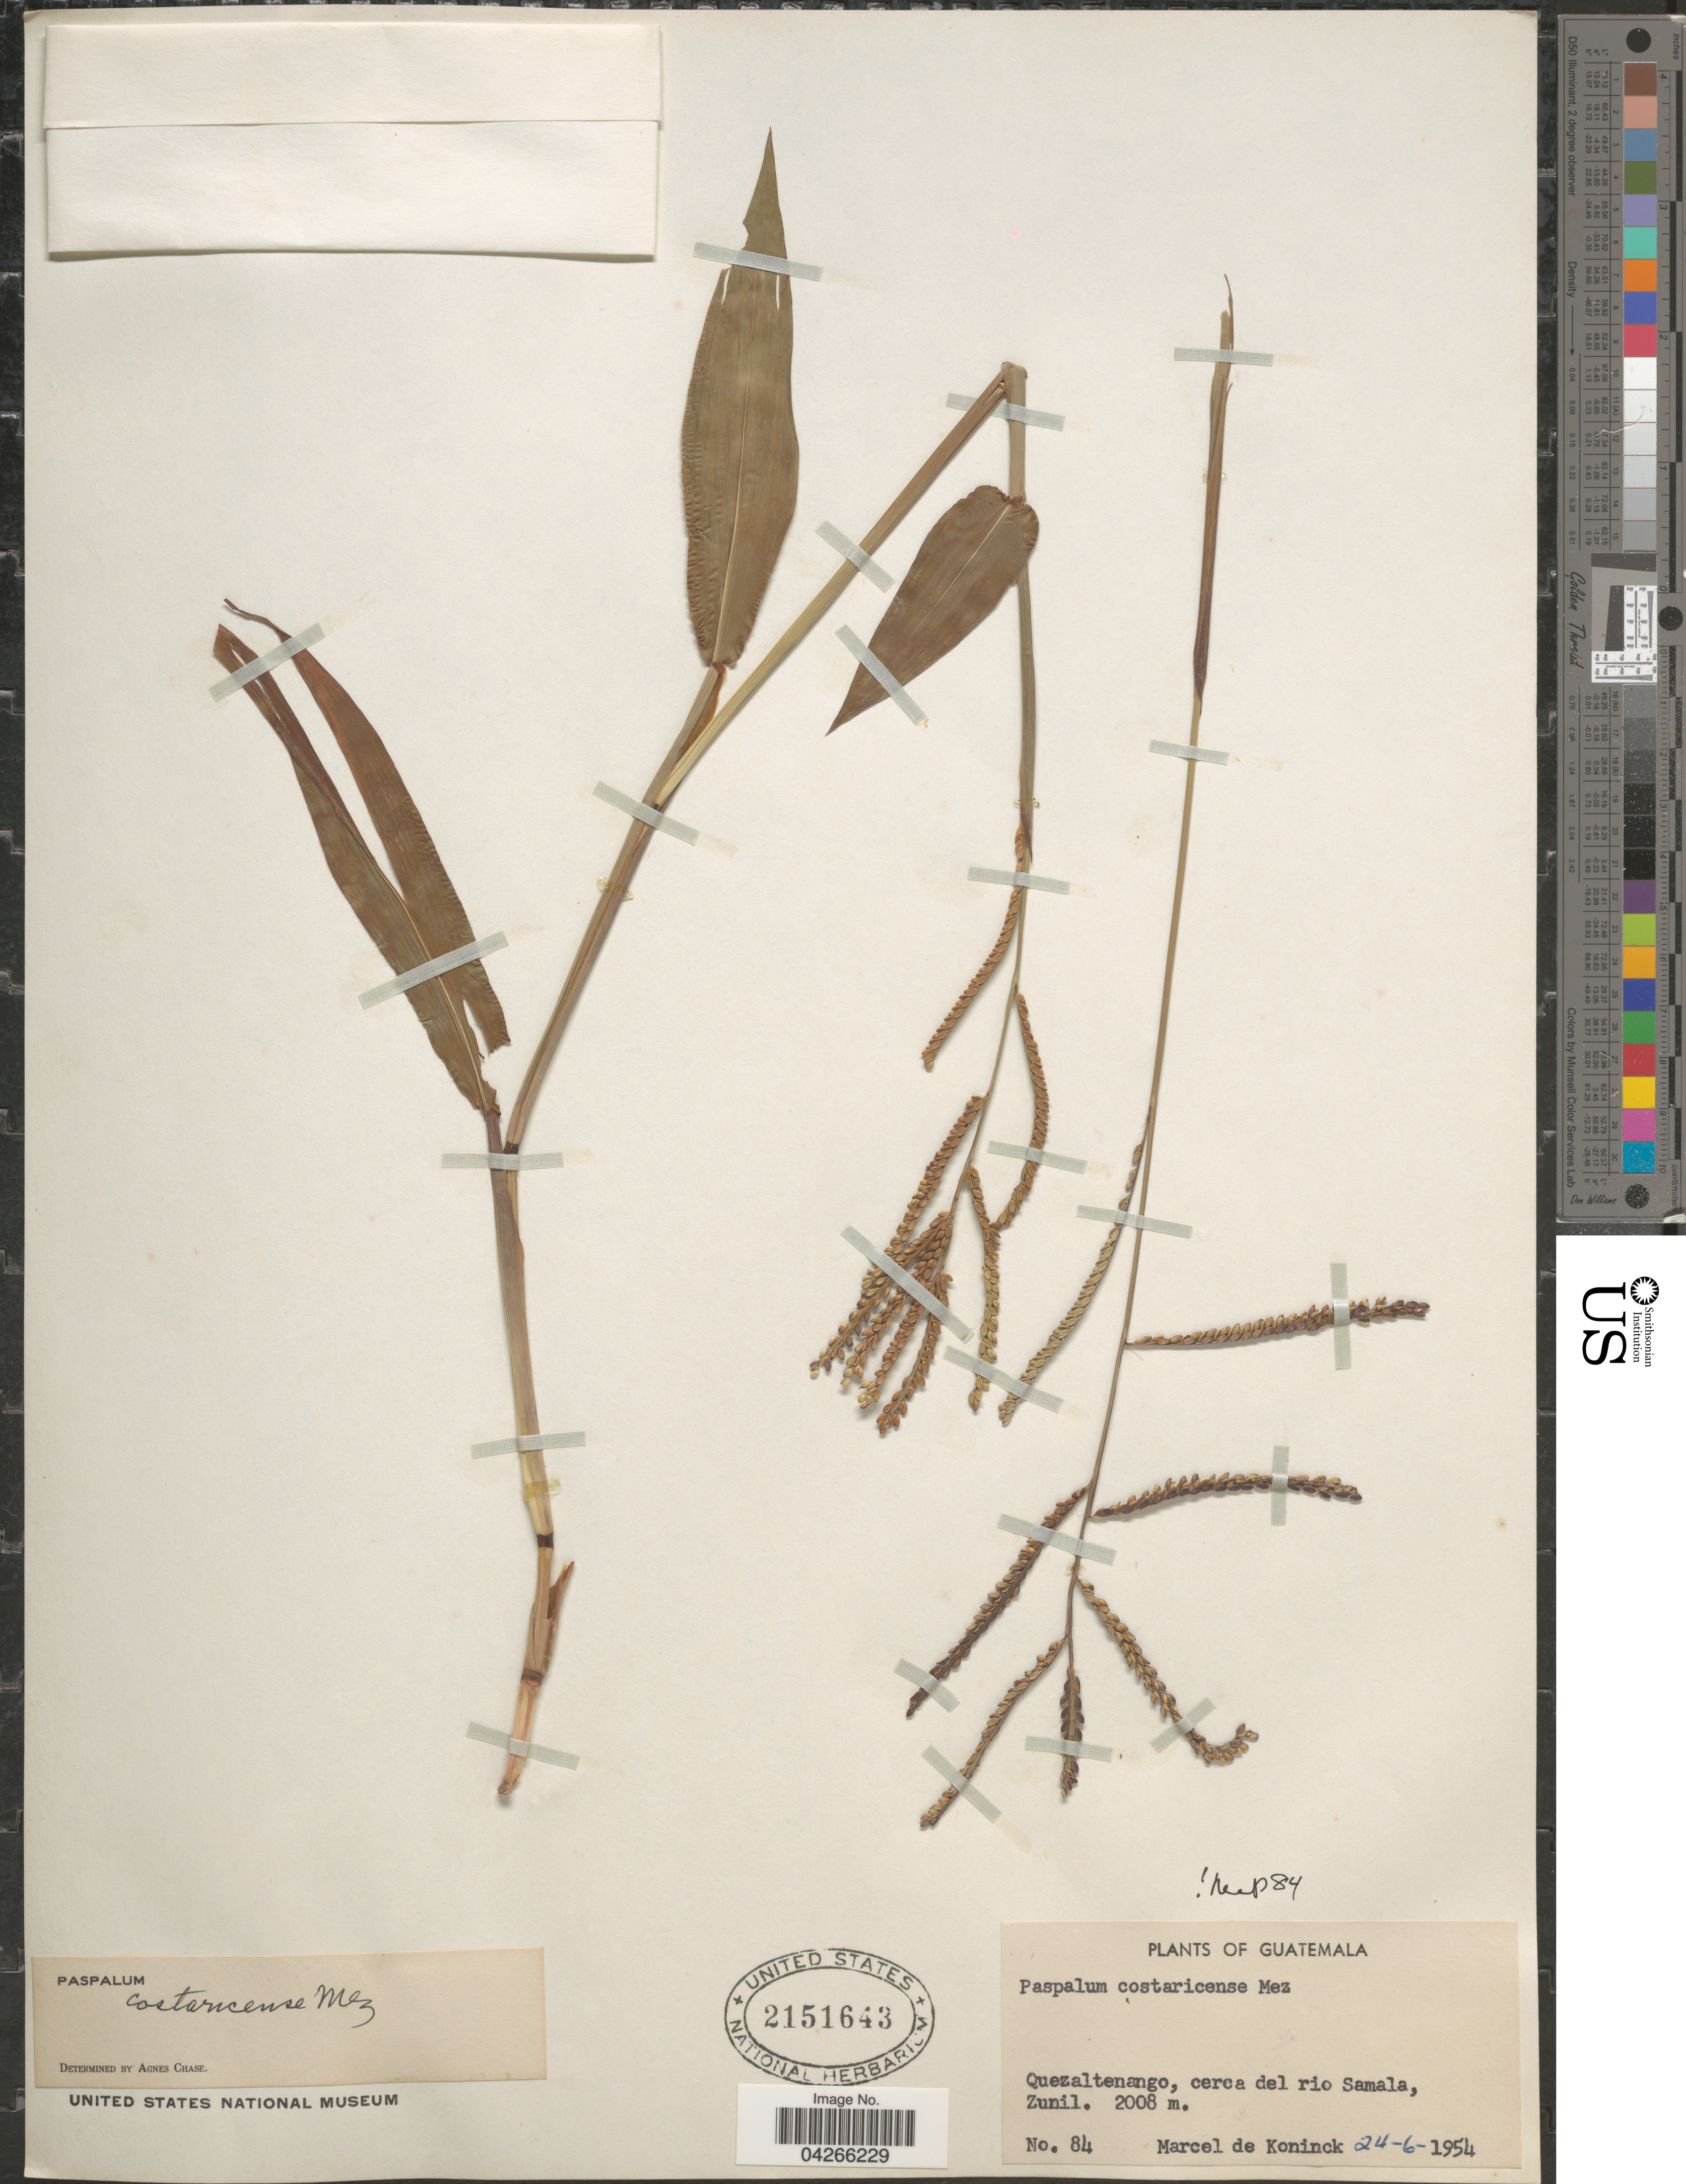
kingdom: Plantae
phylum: Tracheophyta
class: Liliopsida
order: Poales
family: Poaceae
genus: Paspalum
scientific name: Paspalum costaricense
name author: Mez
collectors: M. Koninck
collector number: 84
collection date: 1954-06-24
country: Guatemala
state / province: Quetzaltenango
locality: Cerca del rio Samala, Zunil.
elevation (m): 2008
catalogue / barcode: US 2151643